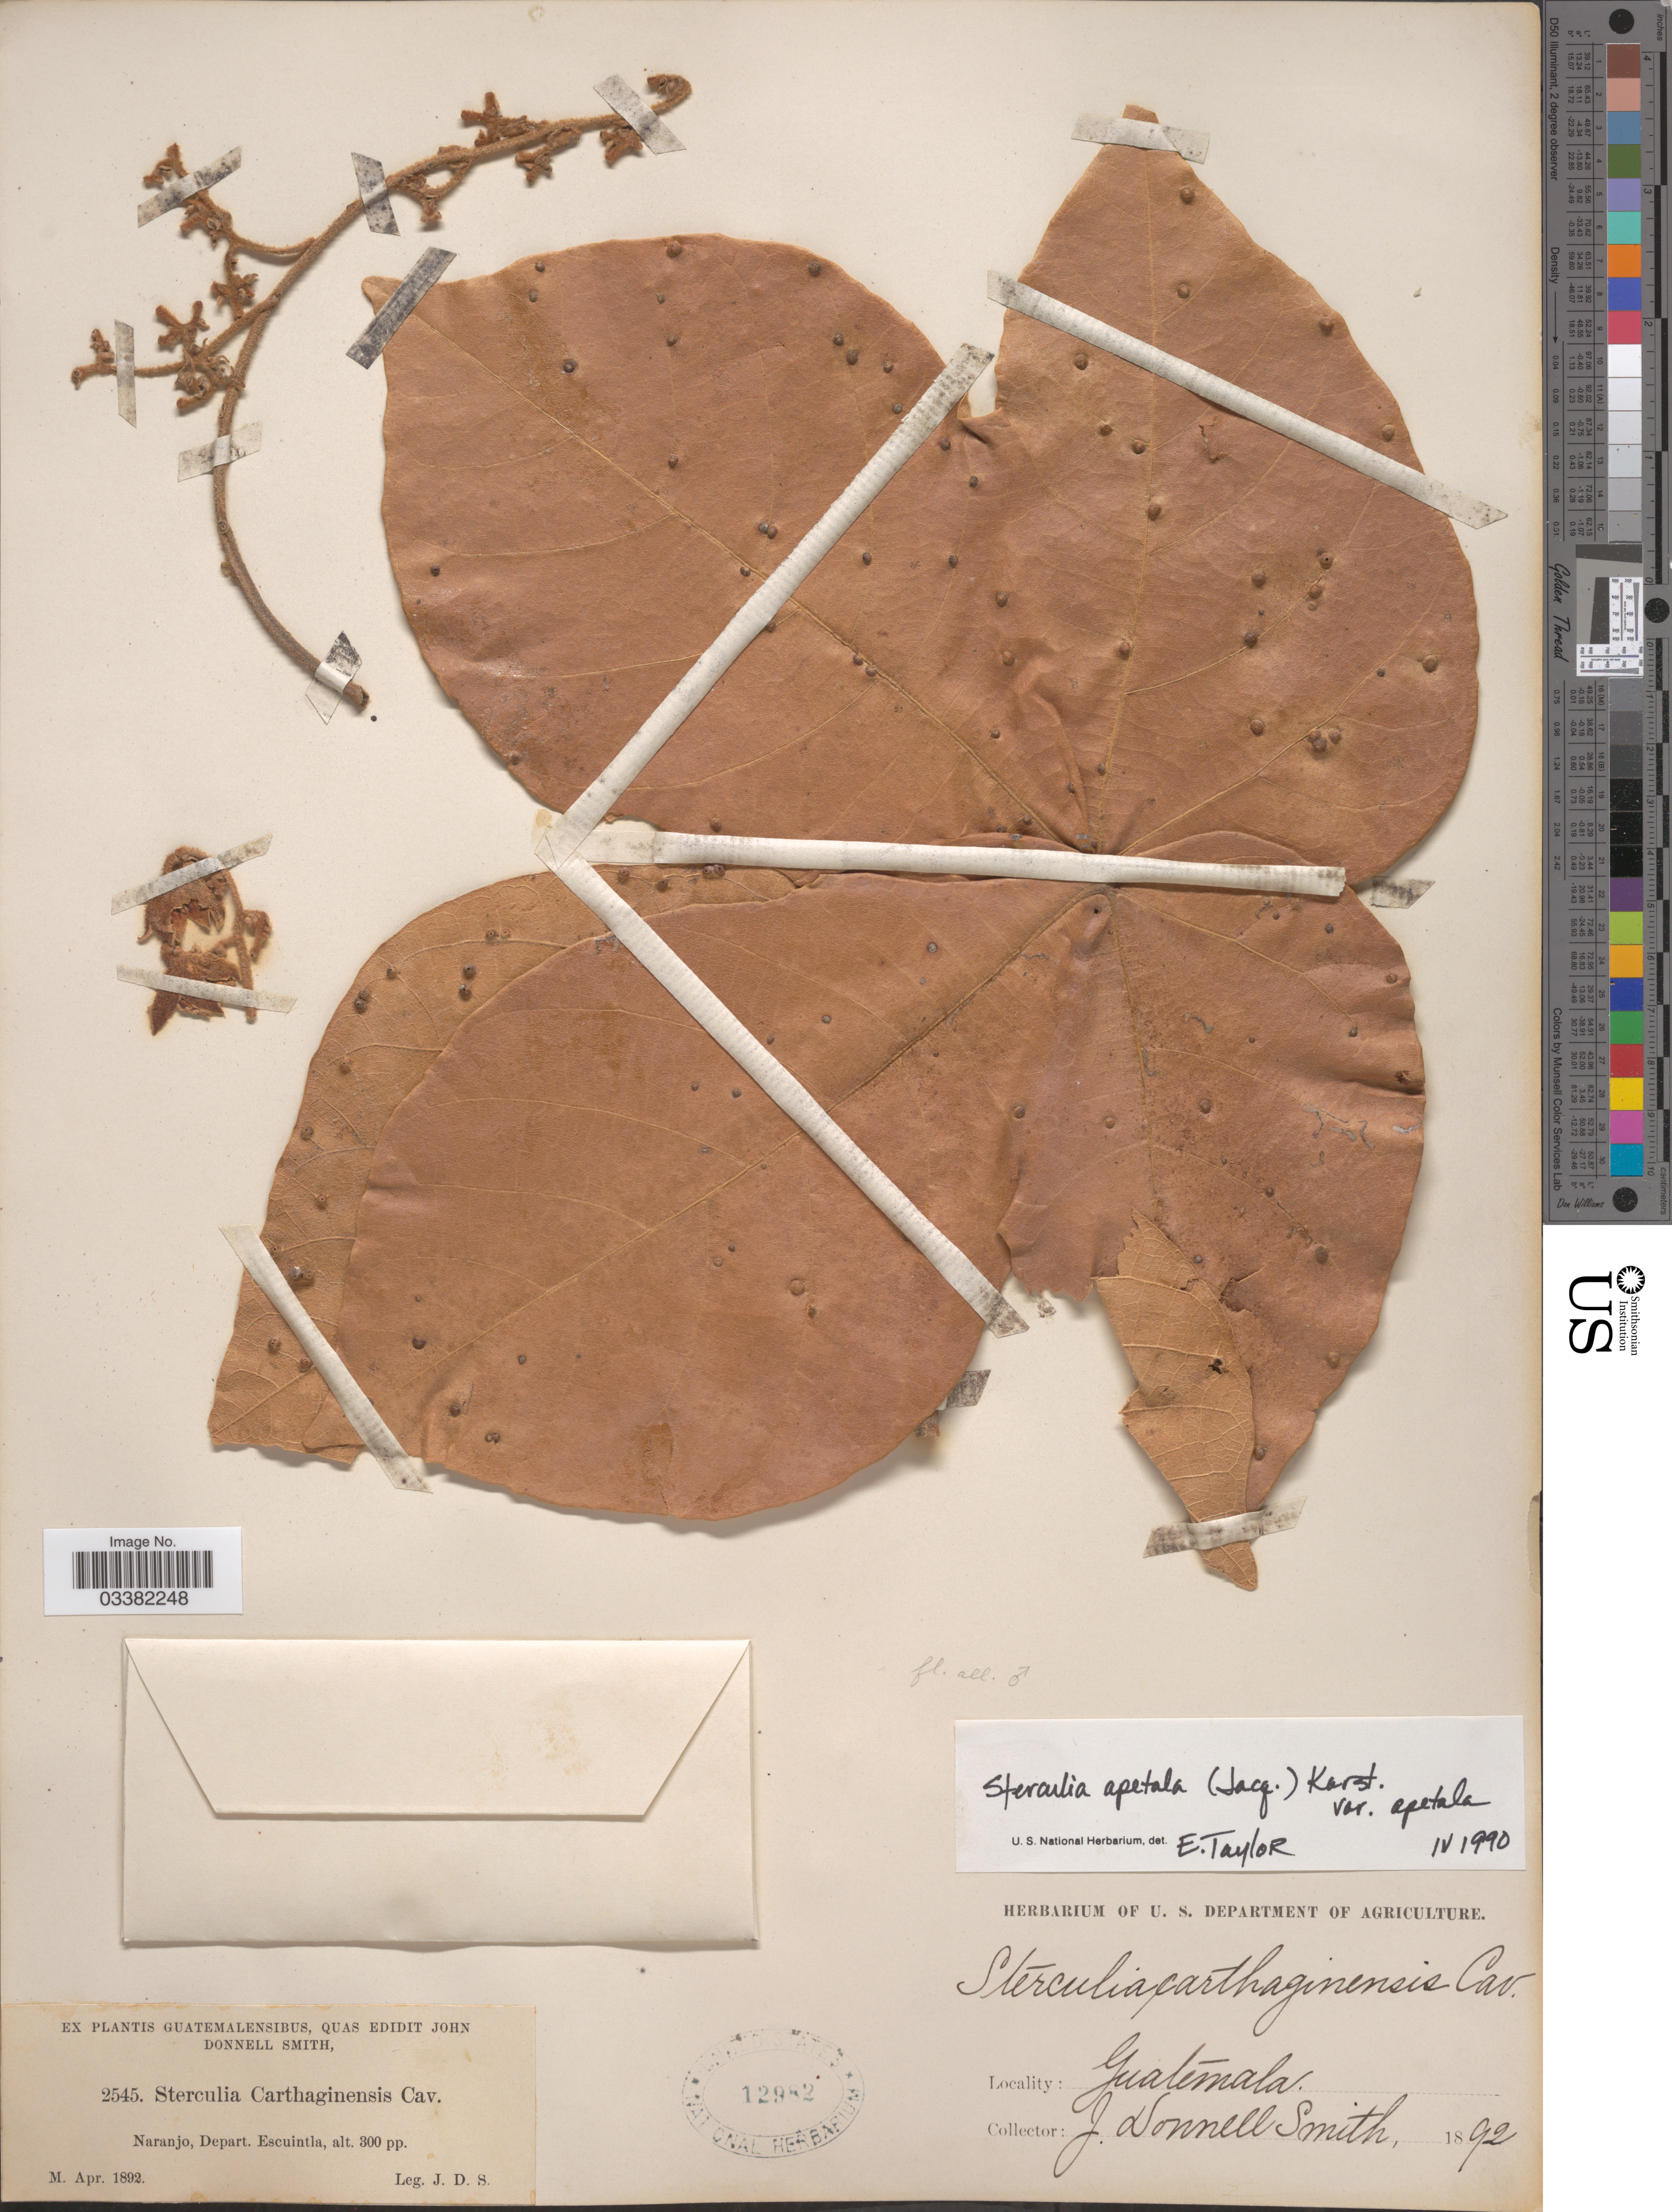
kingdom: Plantae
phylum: Tracheophyta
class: Magnoliopsida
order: Malvales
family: Malvaceae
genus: Sterculia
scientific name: Sterculia apetala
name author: (Jacq.) H. Karst.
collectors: J. Donnell Smith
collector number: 2545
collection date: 1892-04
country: Guatemala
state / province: Escuintla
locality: Naranjo, Depart. Escuintla.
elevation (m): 91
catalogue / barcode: US 12982